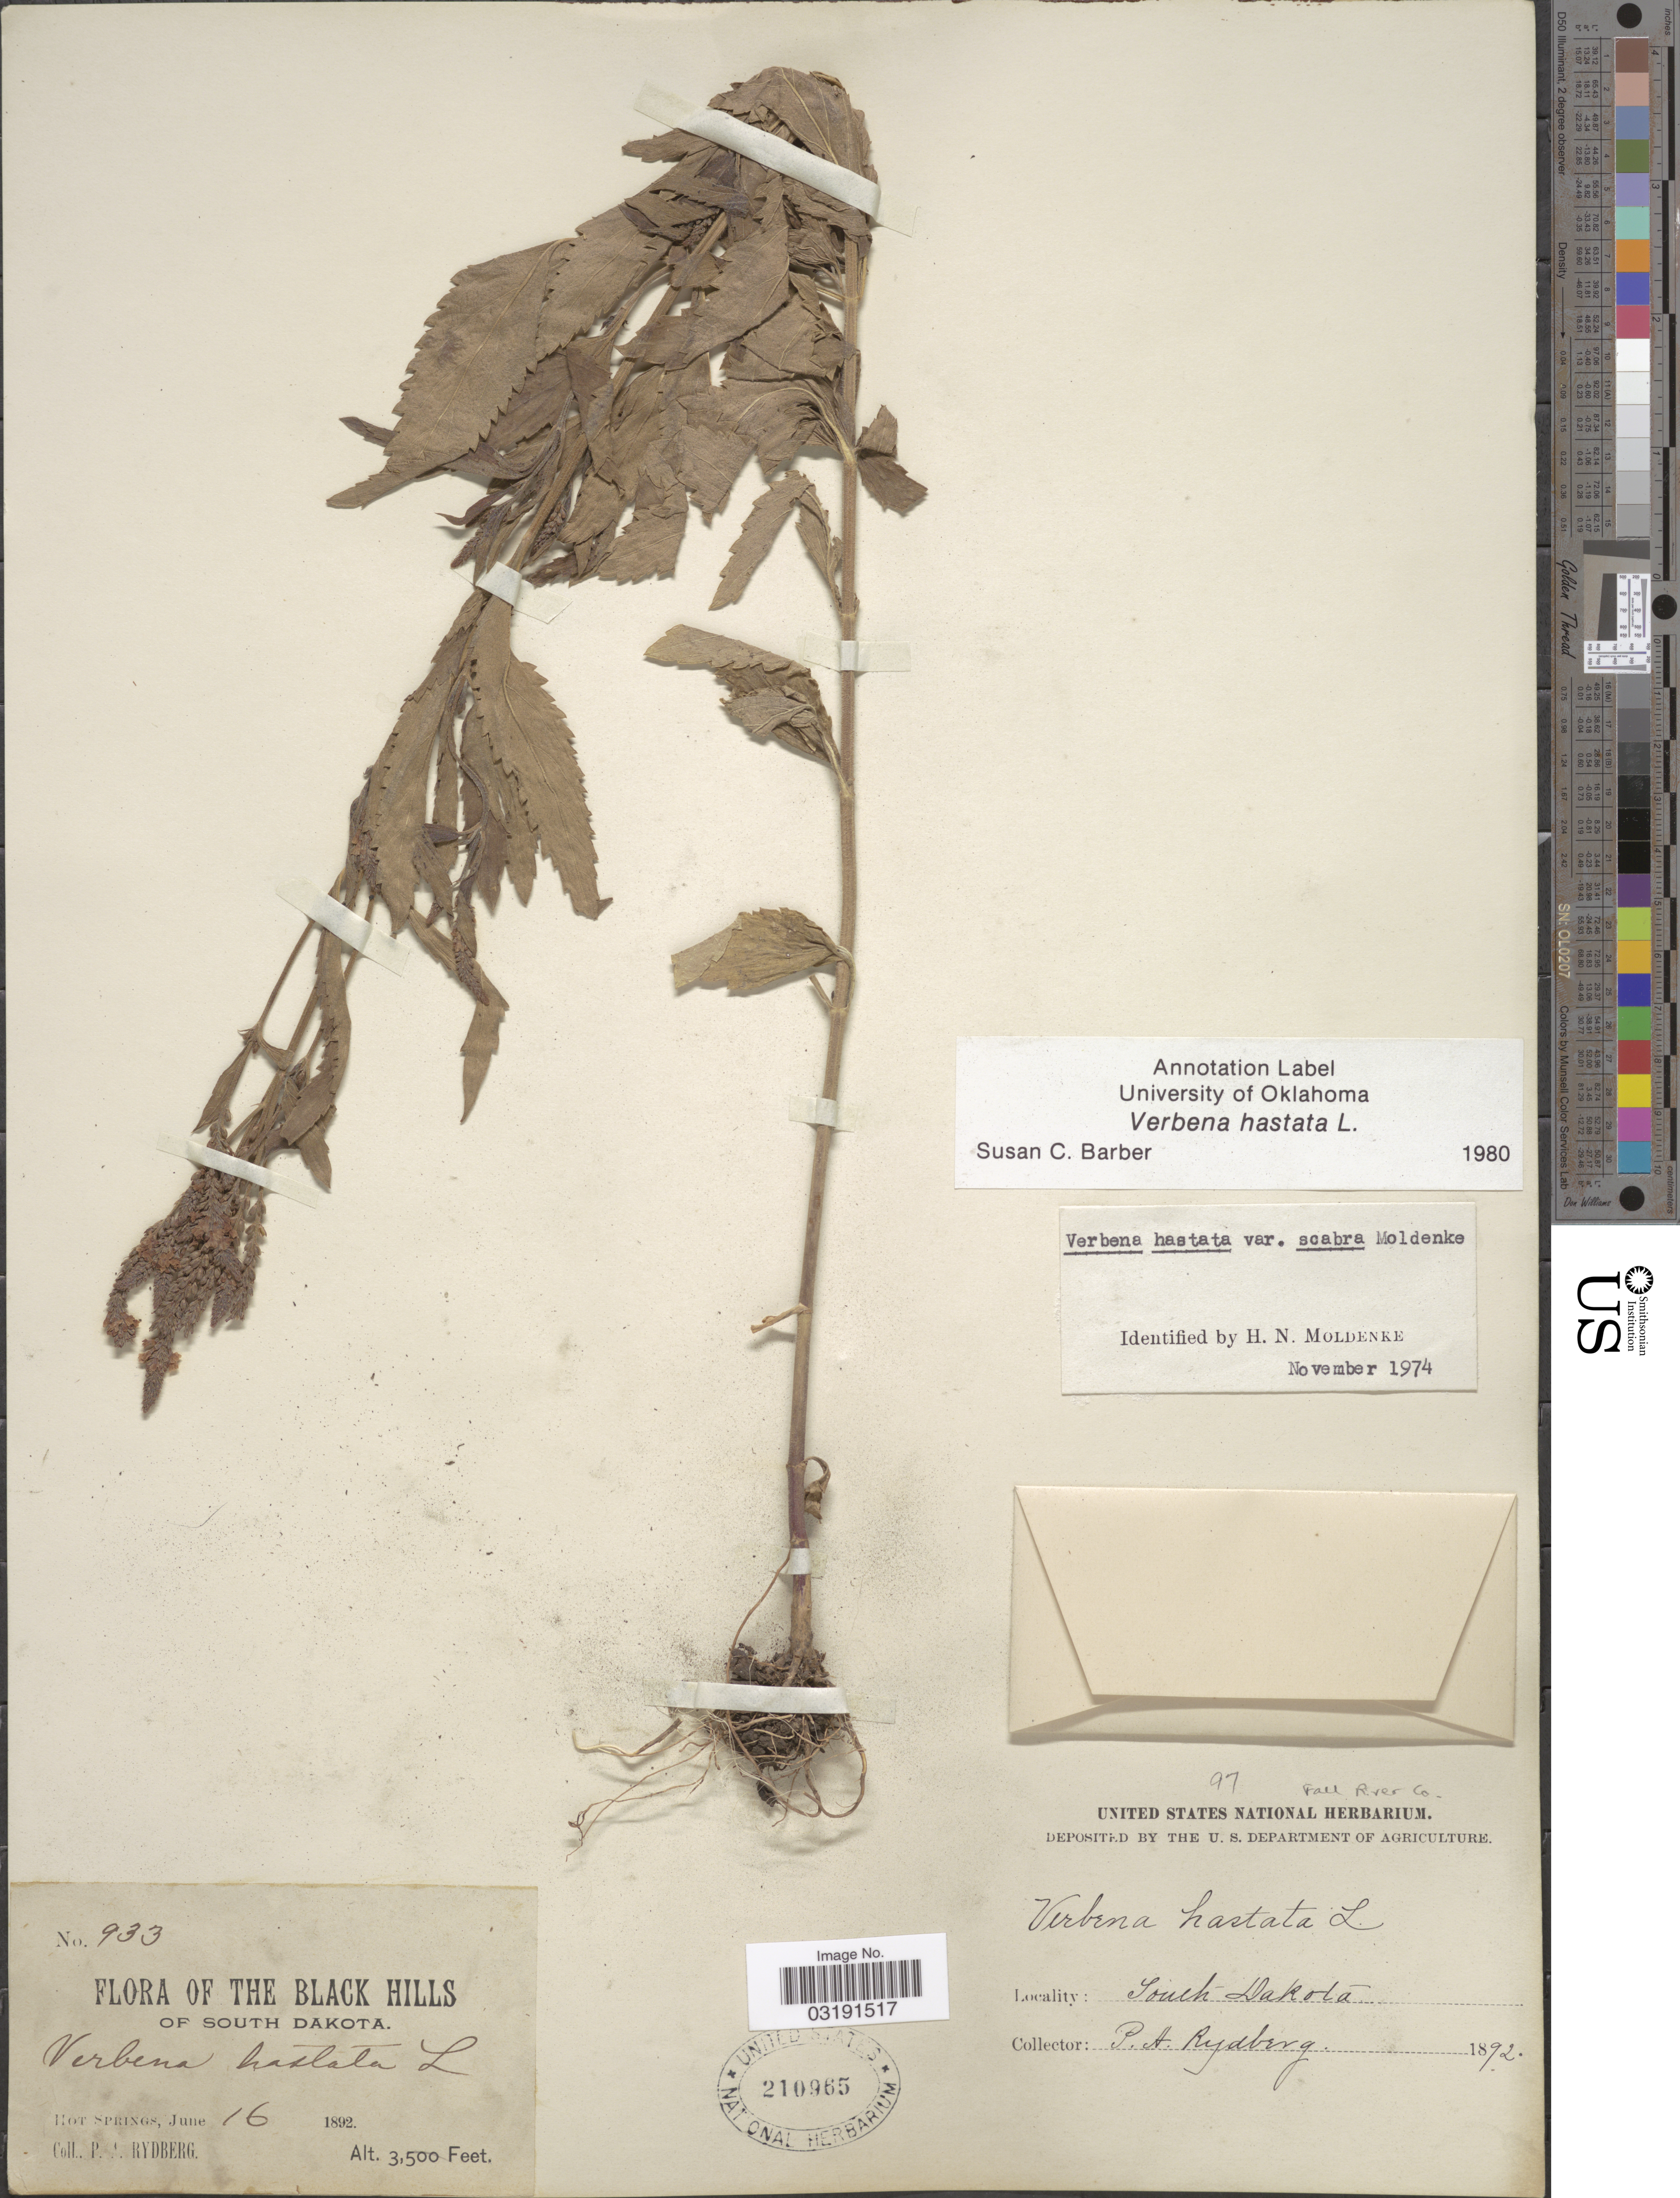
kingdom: Plantae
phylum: Tracheophyta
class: Magnoliopsida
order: Lamiales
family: Verbenaceae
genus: Verbena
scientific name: Verbena hastata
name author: L.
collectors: P. A. Rydberg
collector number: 933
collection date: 1892-06-16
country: United States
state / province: South Dakota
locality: The Black Hills, Hot Springs, Fall River Co.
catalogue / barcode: US 210965